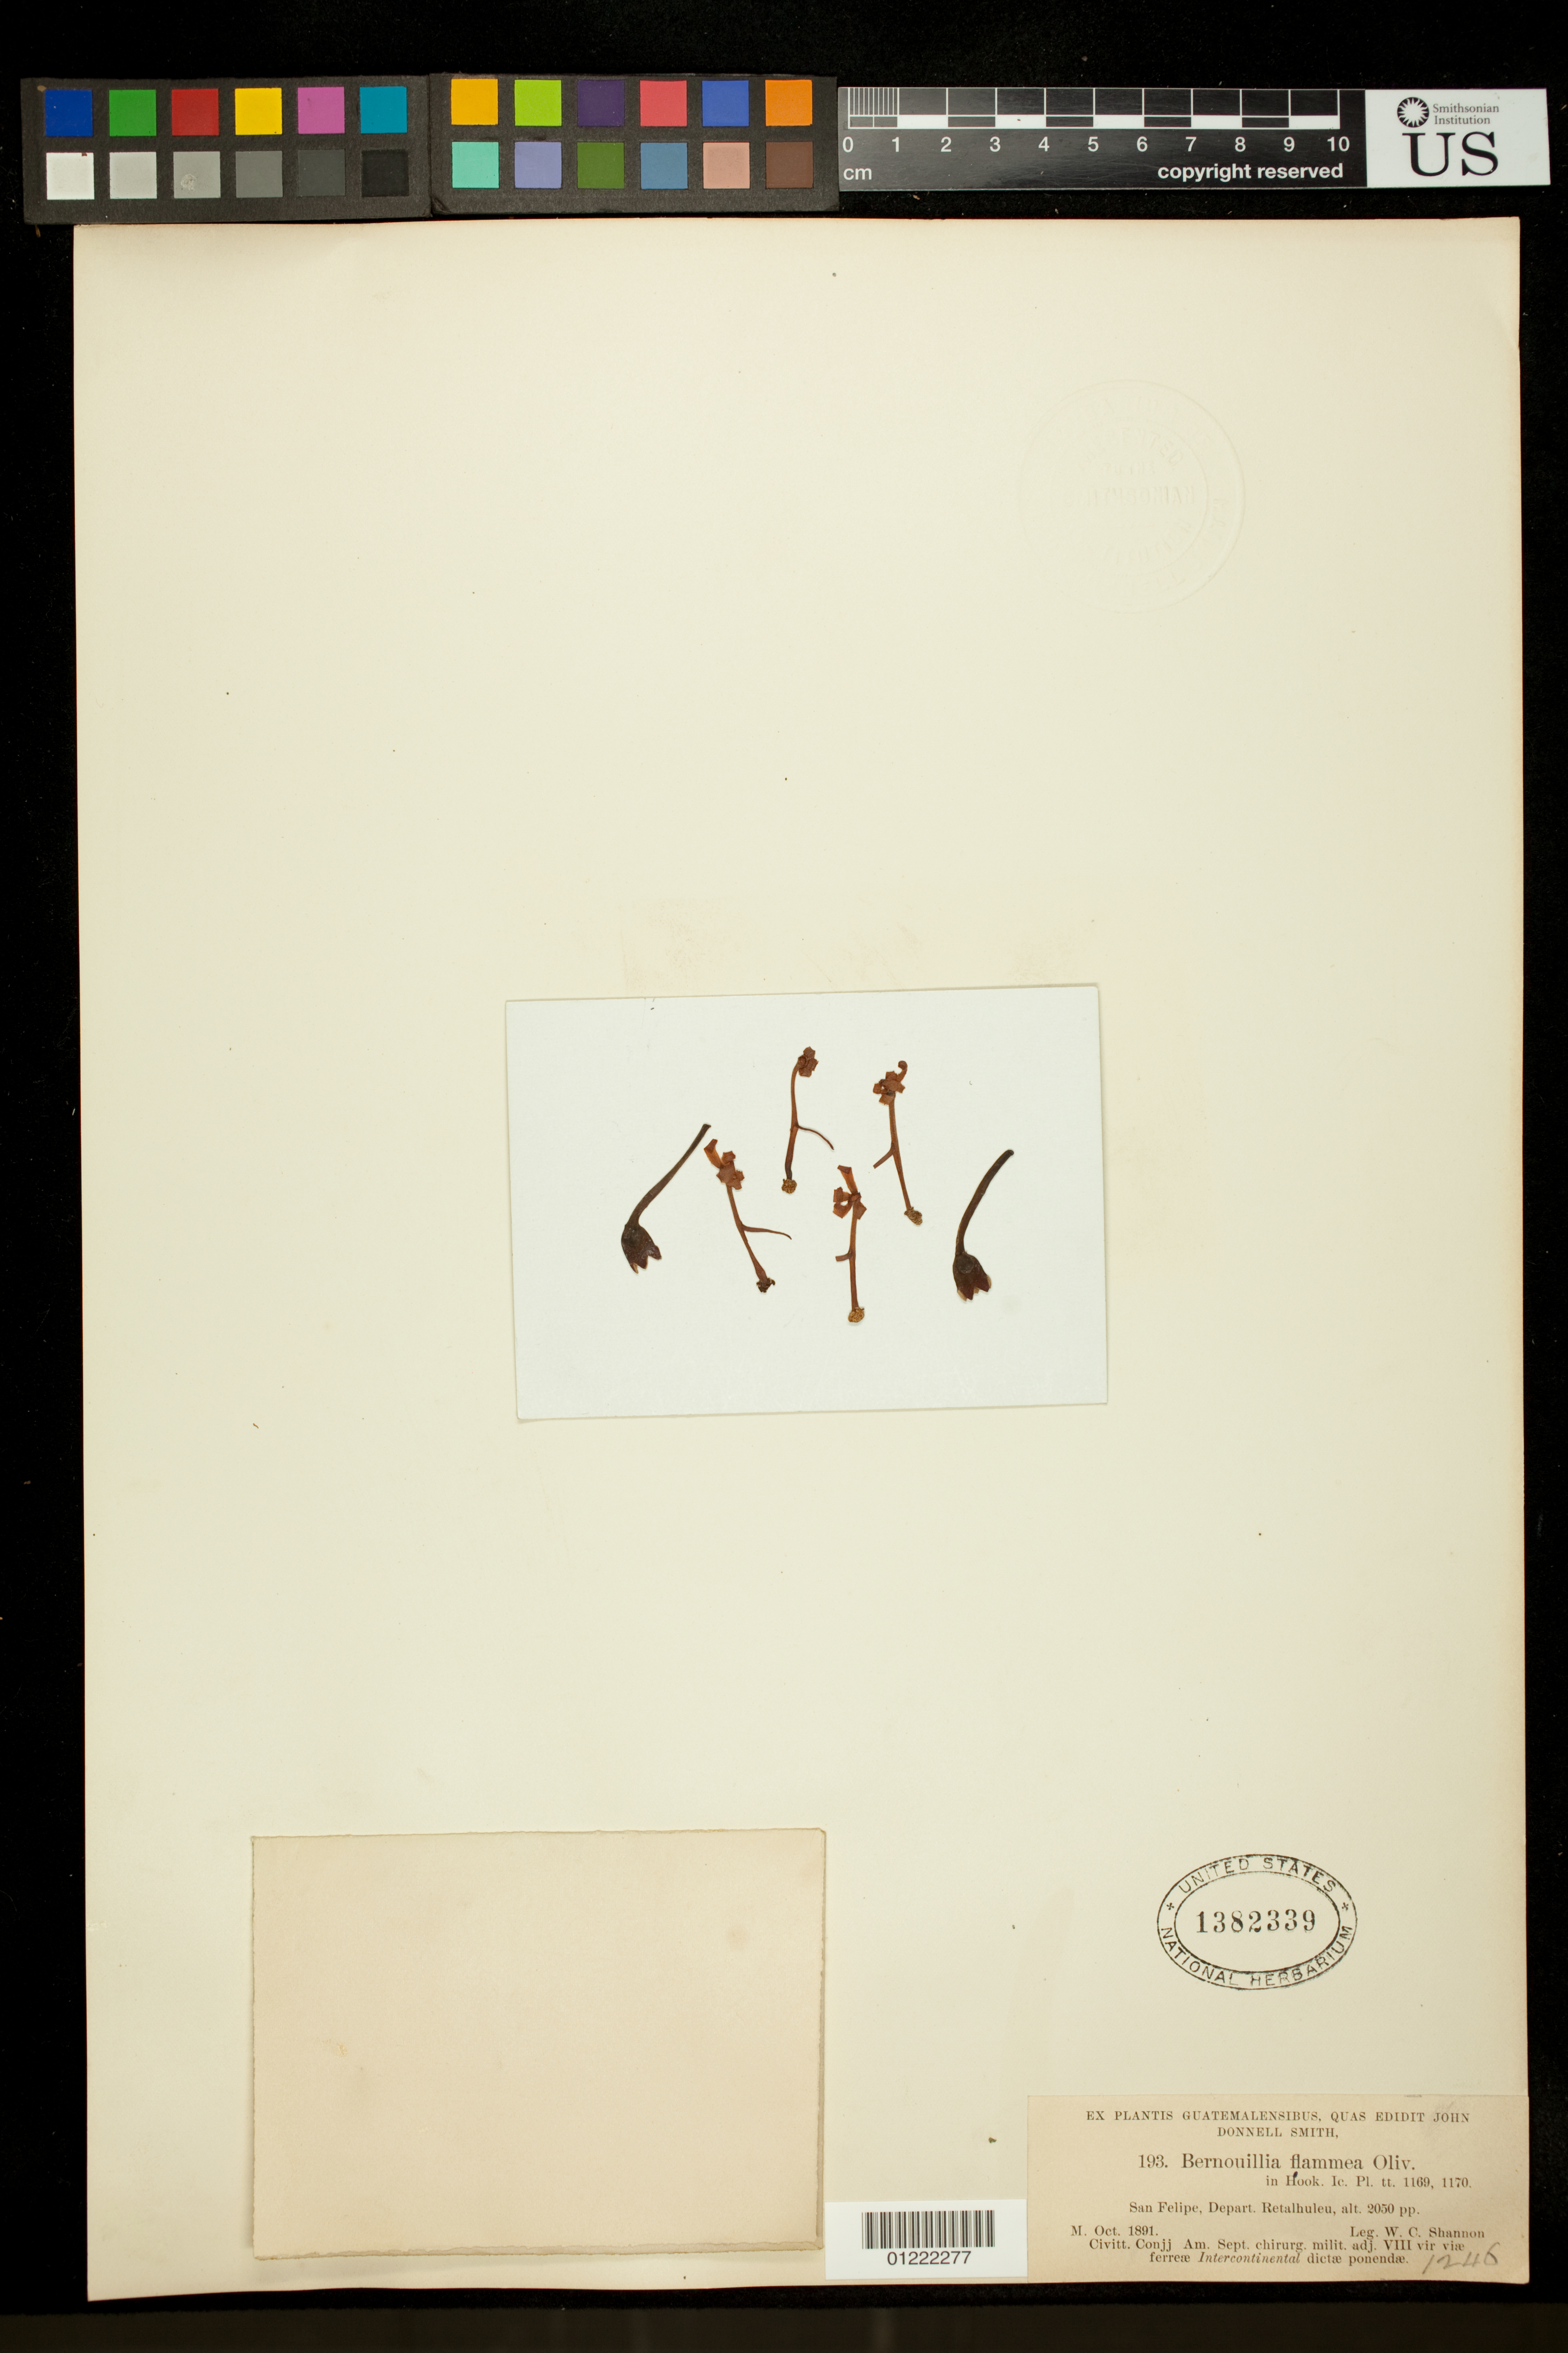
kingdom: Plantae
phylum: Tracheophyta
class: Magnoliopsida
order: Malvales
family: Malvaceae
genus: Bernoullia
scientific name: Bernoullia flammea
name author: Oliv.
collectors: W. C. Shannon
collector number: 1246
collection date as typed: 1891-10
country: Guatemala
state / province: Retalhuleu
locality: San Felipe, Depart. Retalhuleu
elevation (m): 2050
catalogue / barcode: US 1382339